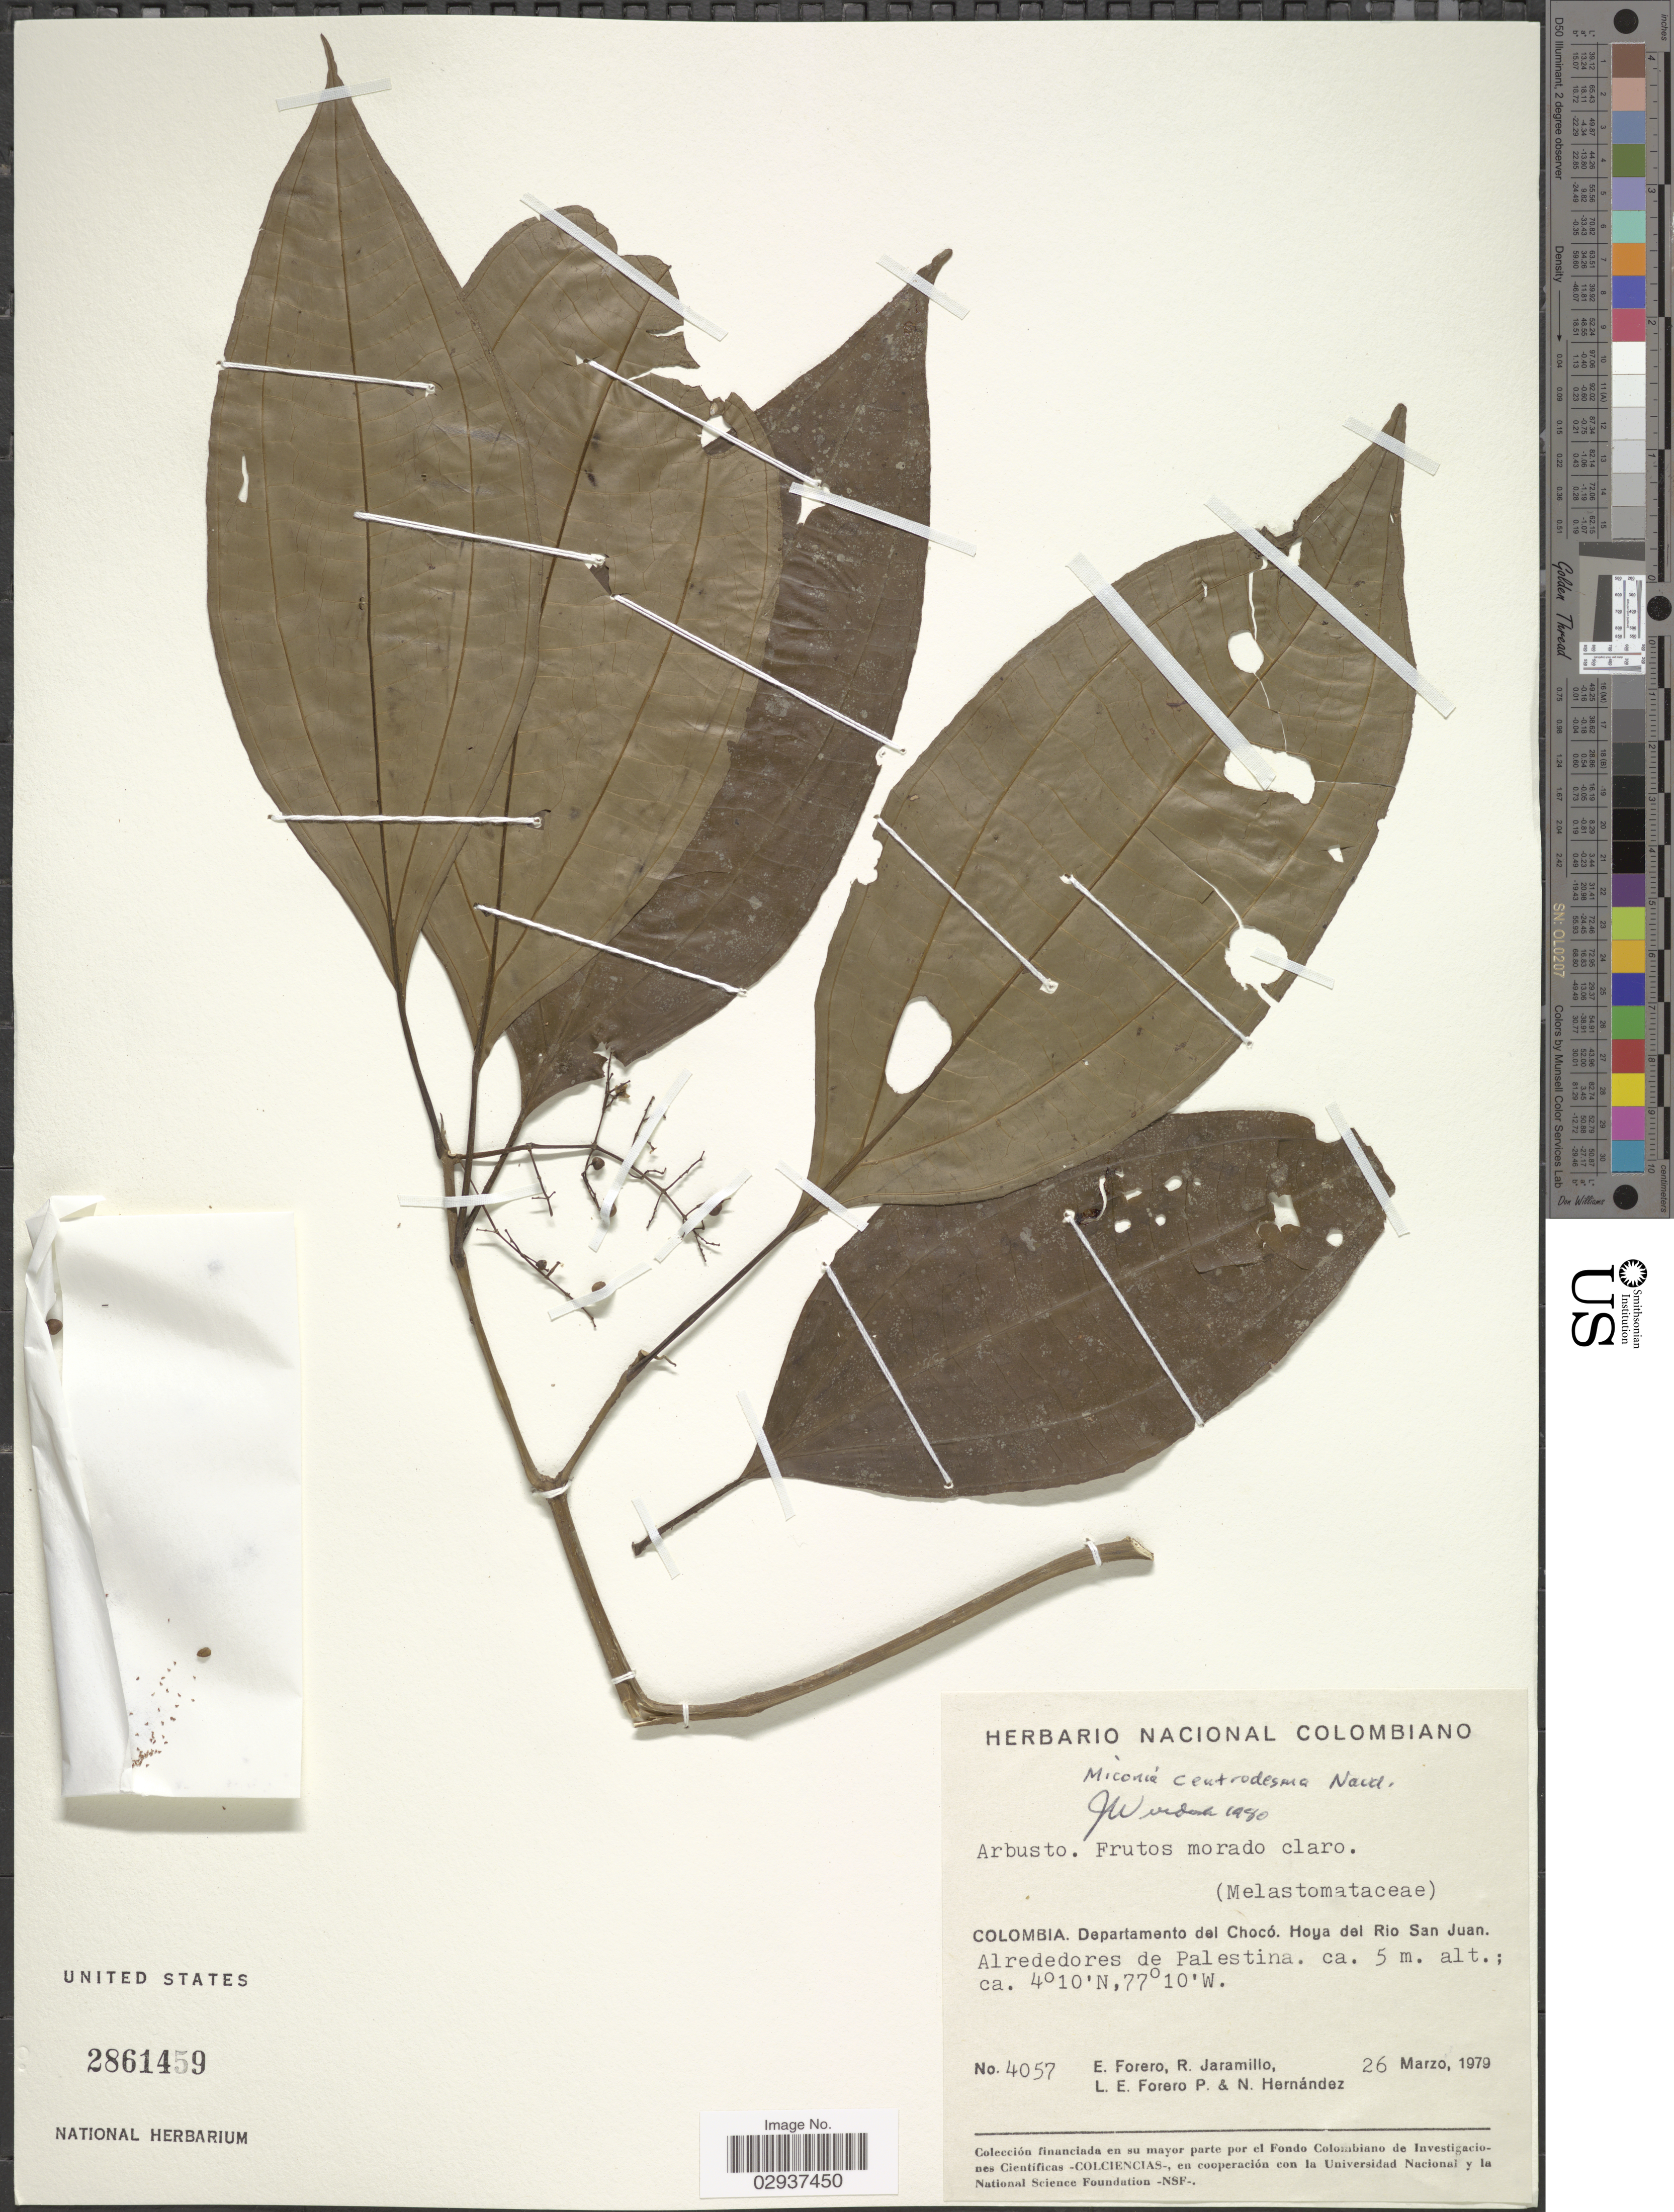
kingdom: Plantae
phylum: Tracheophyta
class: Magnoliopsida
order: Myrtales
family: Melastomataceae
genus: Miconia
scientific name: Miconia centrodesma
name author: Naudin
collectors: E. Forero, R. Jaramillo, L. Forero & N. Hernandez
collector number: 4057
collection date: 1979-03-26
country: Colombia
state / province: Chocó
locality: Departamento del Chocó. Hoya del Río San Juan. Alrededores de Palestina.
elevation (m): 5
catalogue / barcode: US 2861459